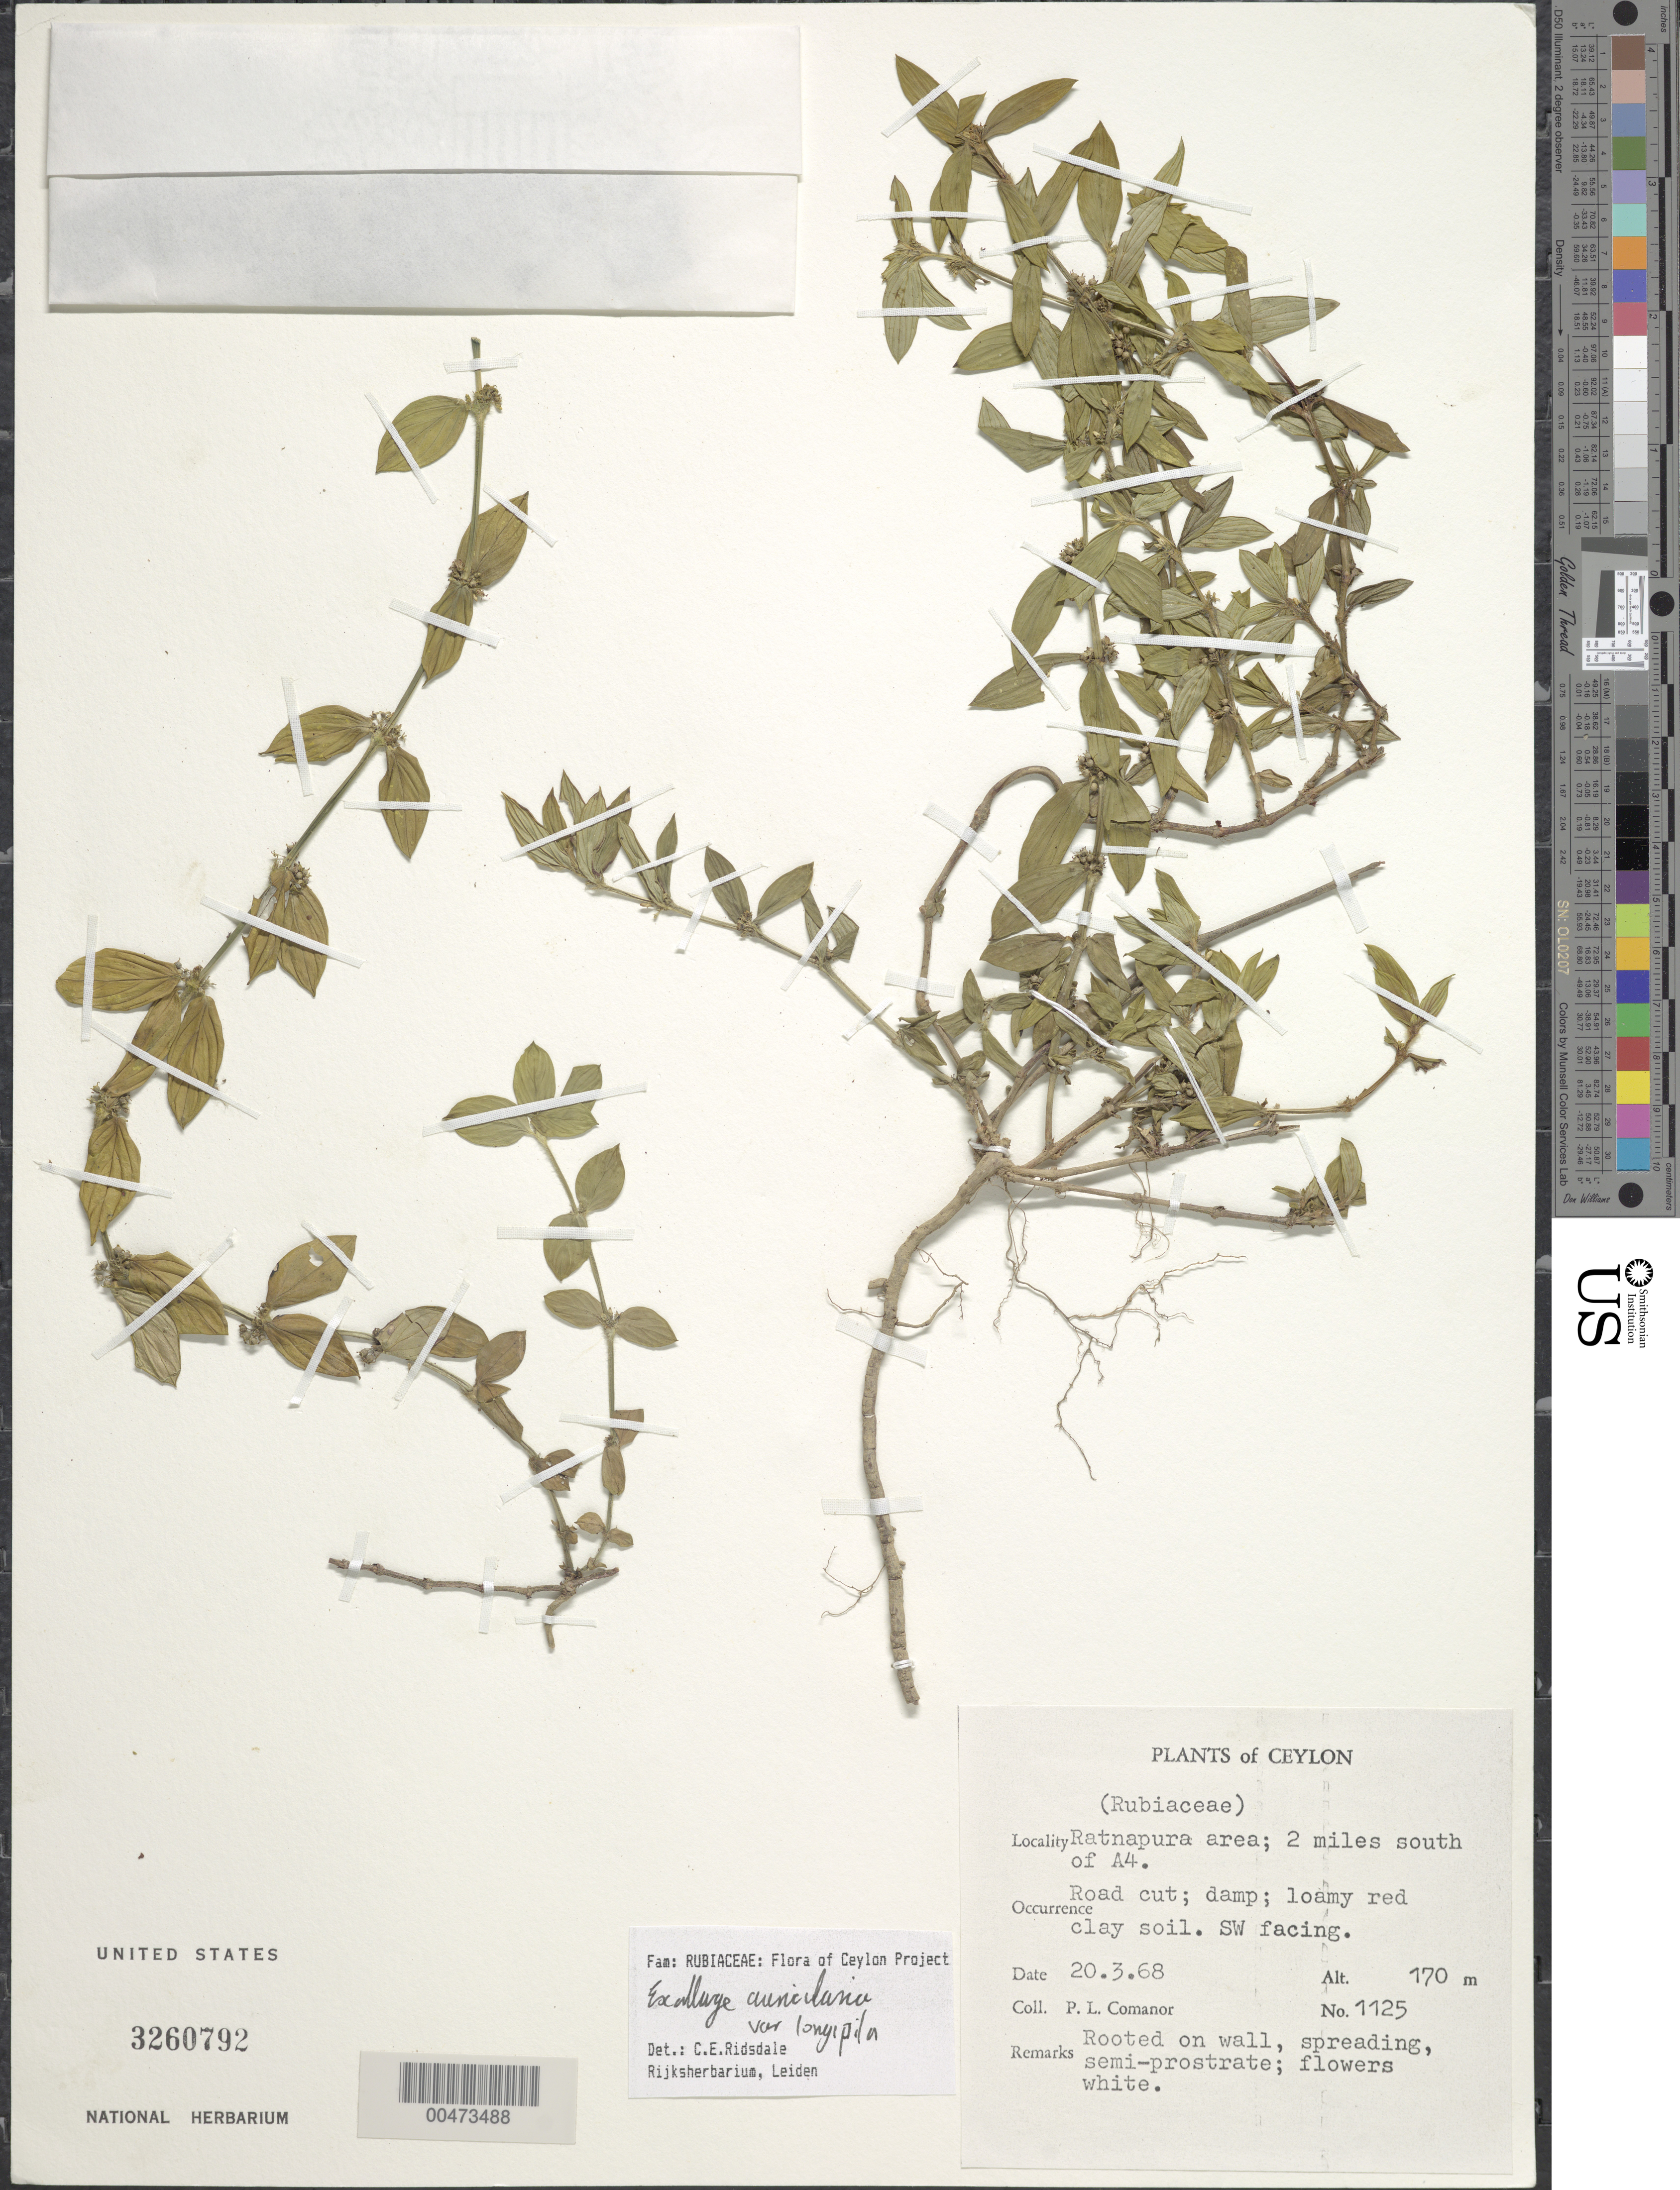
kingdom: Plantae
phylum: Tracheophyta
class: Magnoliopsida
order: Gentianales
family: Rubiaceae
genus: Exallage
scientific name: Exallage auricularia var. longipila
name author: Fosberg & Sachet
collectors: P. Comanor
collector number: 1125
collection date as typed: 20 Mar 1968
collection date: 1968-03-20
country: Sri Lanka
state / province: Sabaragamuwa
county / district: Ratnapura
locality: Ratnapura area, 2 mi S of A4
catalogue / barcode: US 3260792